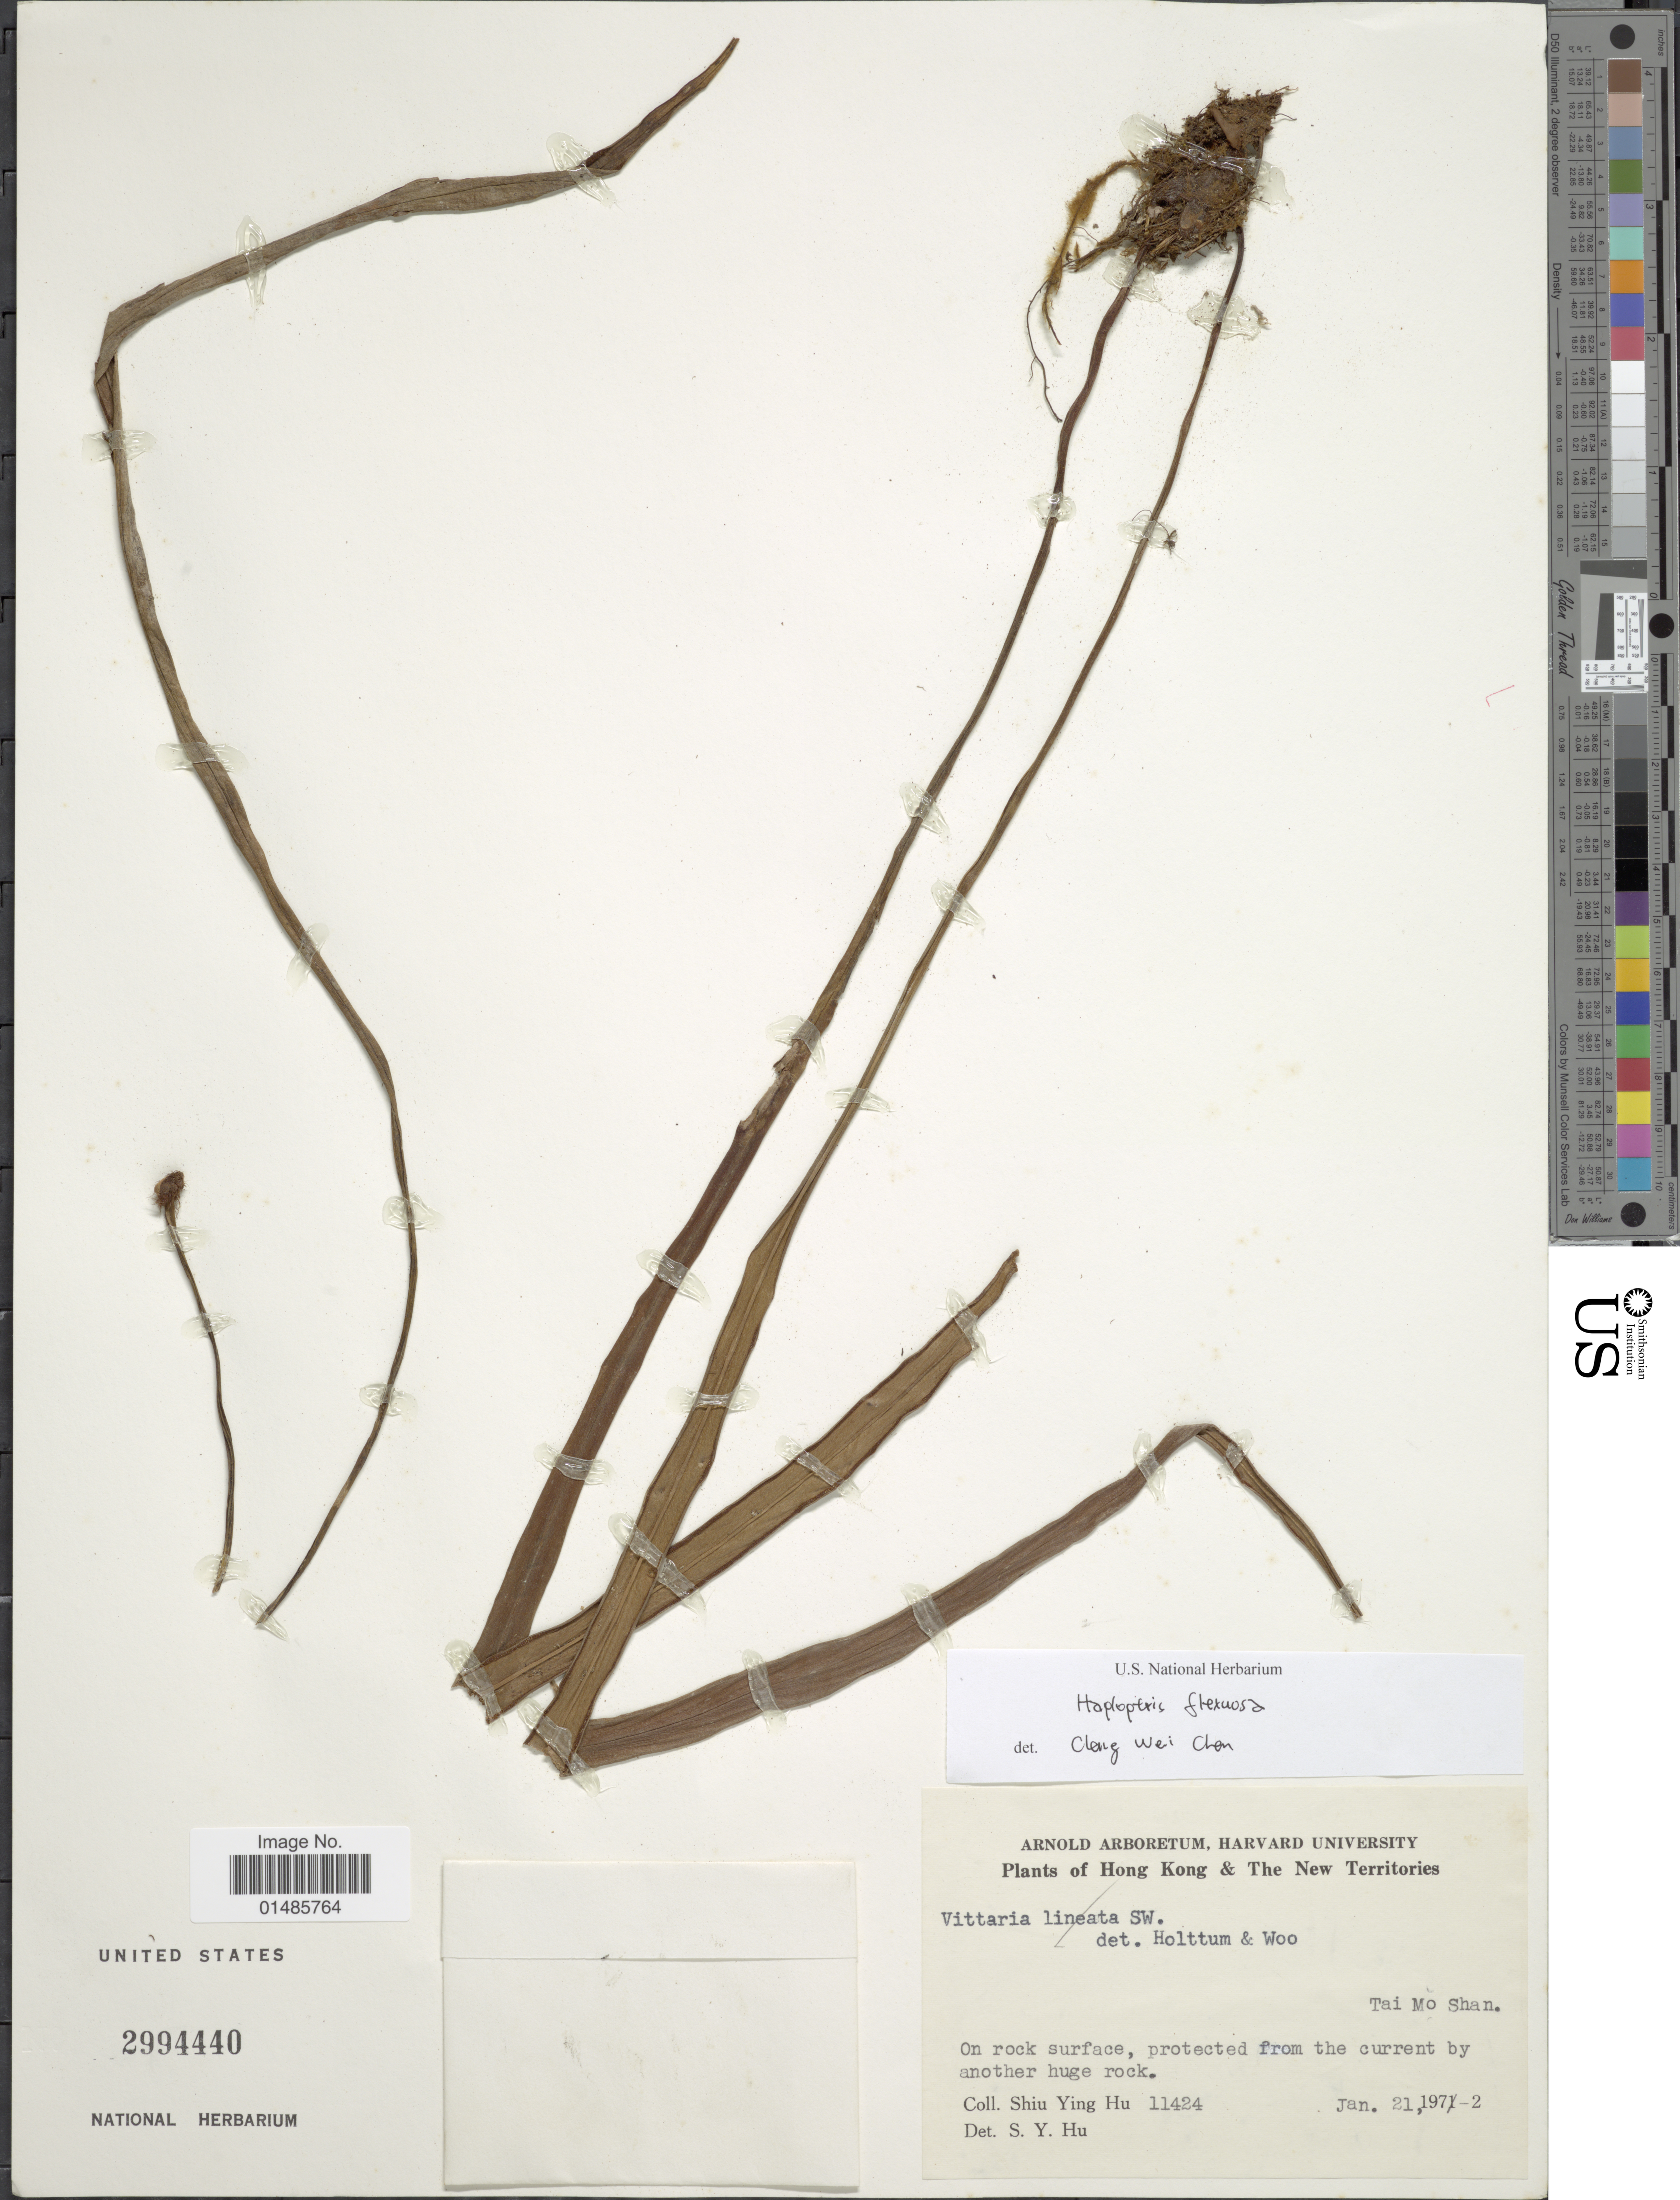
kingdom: Plantae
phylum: Tracheophyta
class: Polypodiopsida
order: Polypodiales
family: Pteridaceae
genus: Haplopteris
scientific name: Haplopteris flexuosa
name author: (Fée) E.H. Crane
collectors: S. Y. Hu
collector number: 11424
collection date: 1972-01-21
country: China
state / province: Hong Kong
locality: The New Territories. Tai Mo Shan.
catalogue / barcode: US 2994440